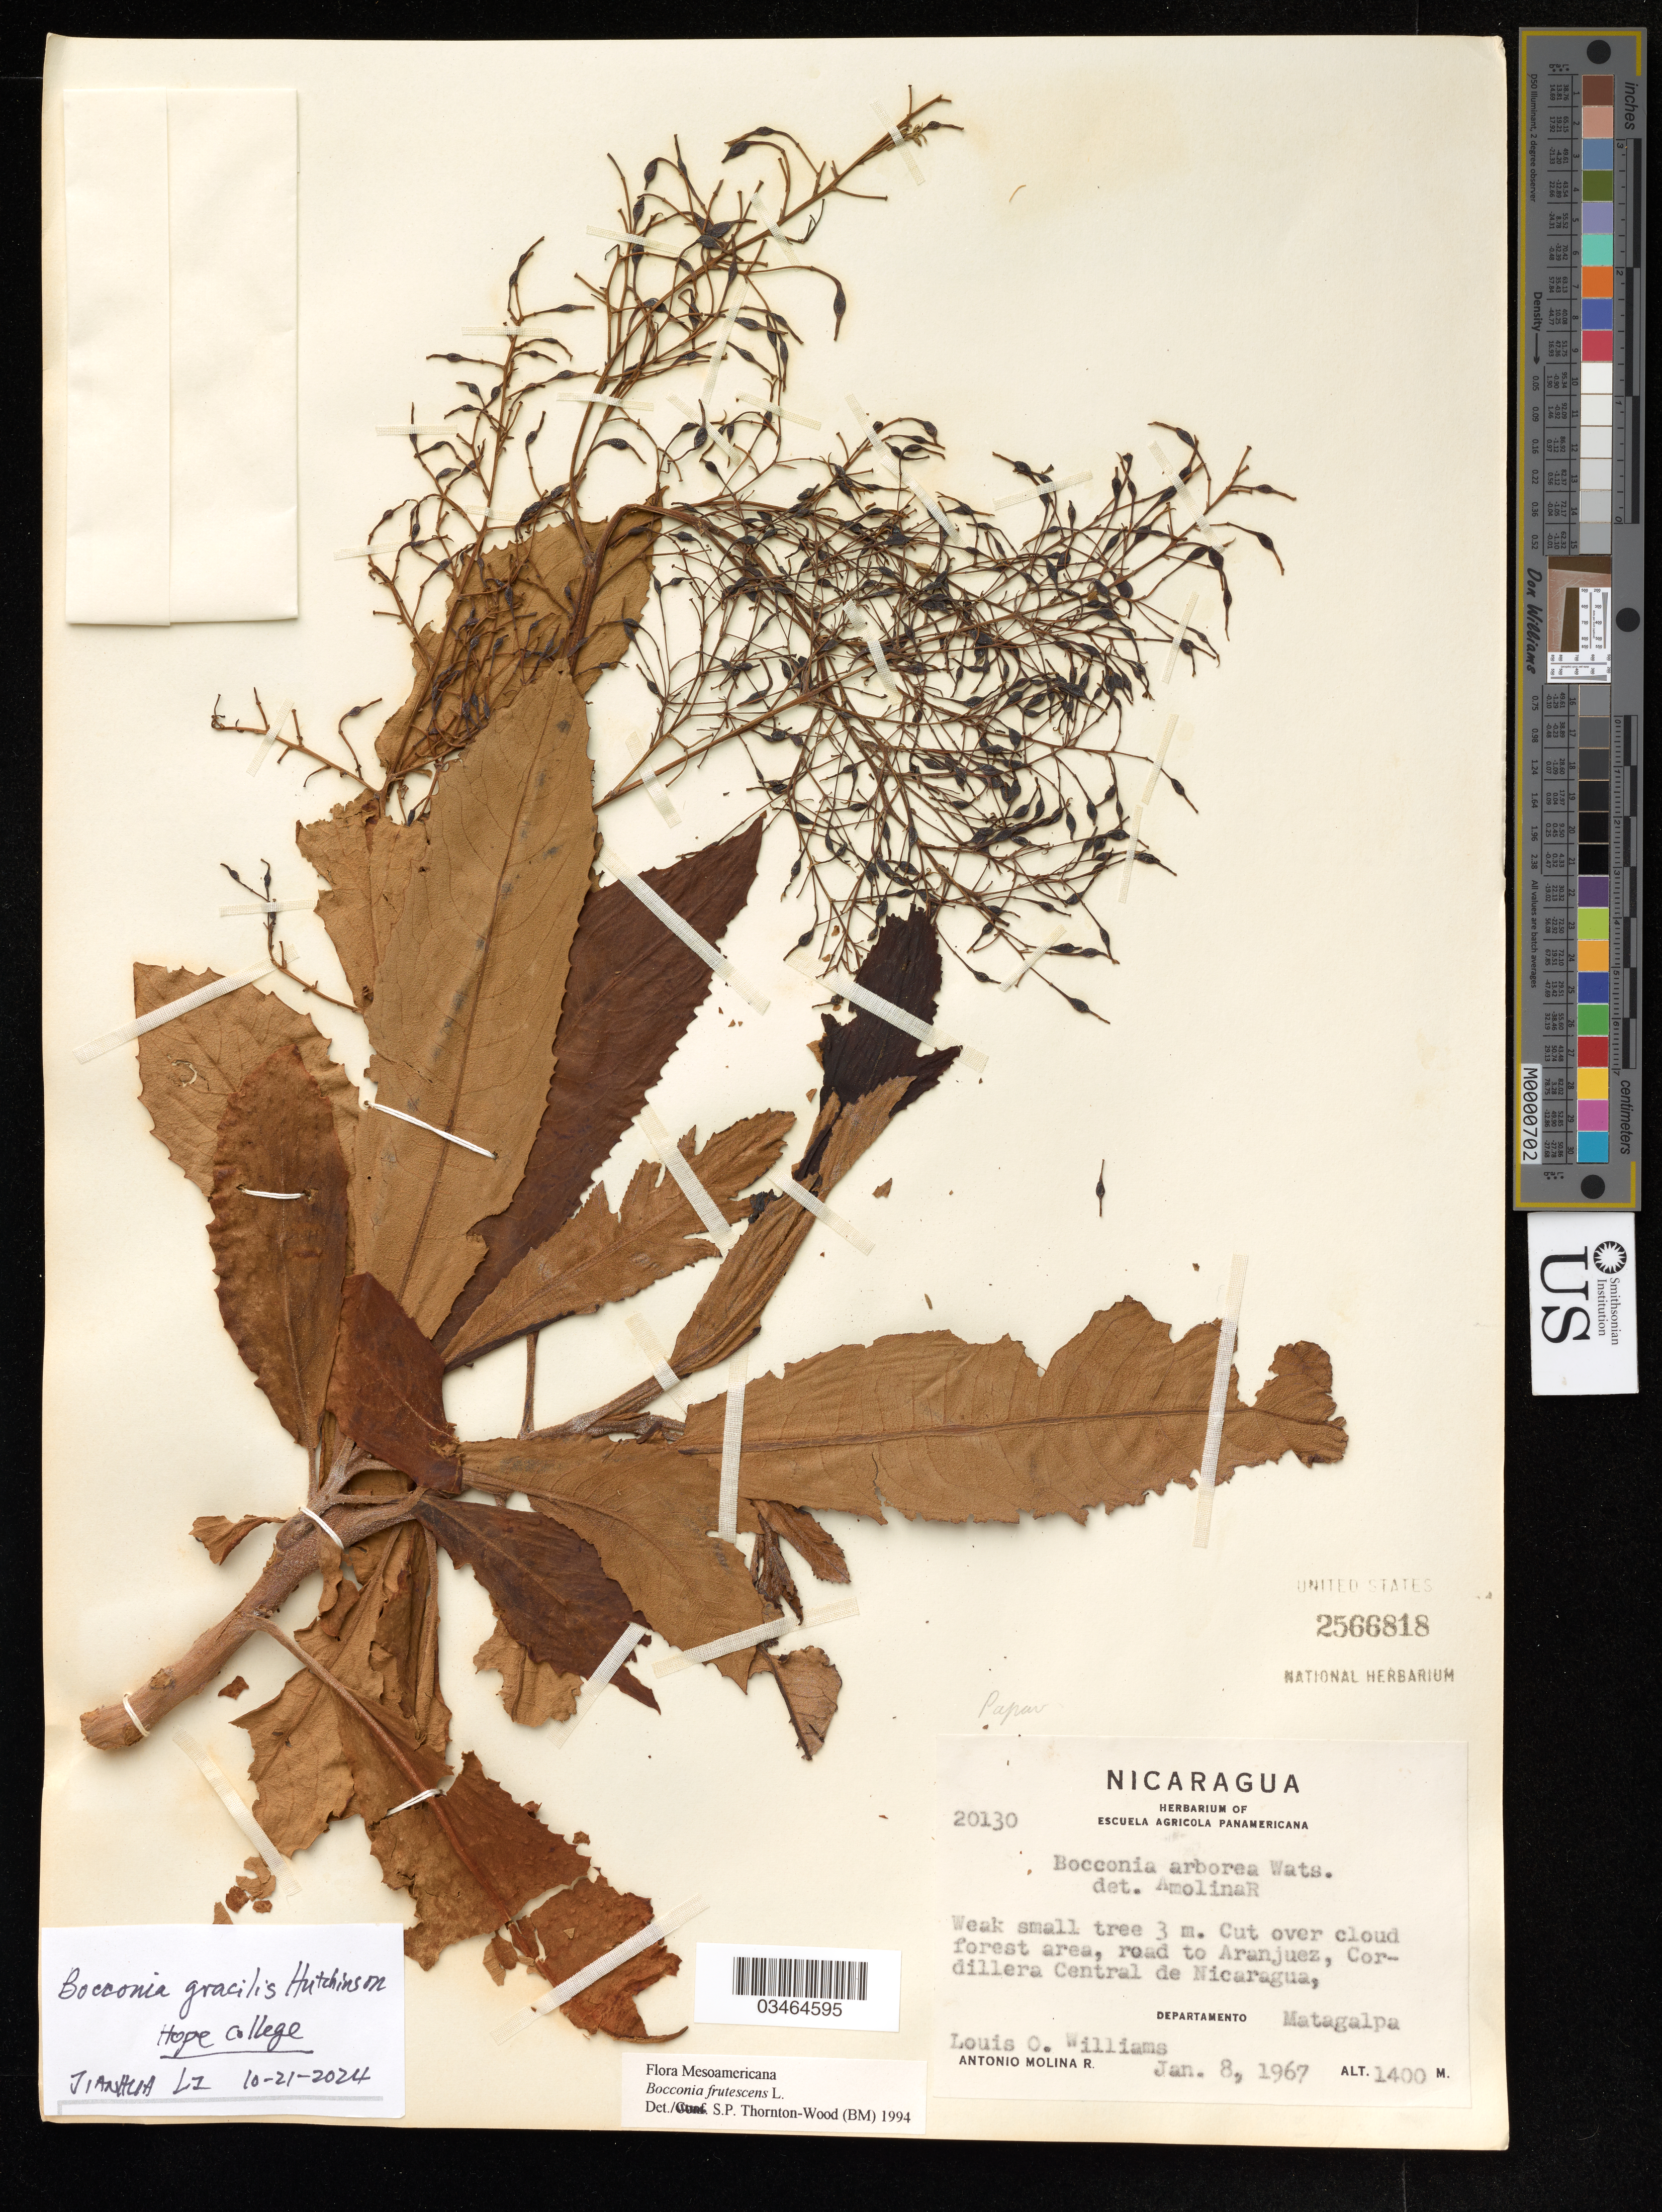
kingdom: Plantae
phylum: Tracheophyta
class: Magnoliopsida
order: Ranunculales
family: Papaveraceae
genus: Bocconia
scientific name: Bocconia gracilis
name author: Hutch.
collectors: L. Williams & A. Molina R.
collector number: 20130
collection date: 1967-01-08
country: Nicaragua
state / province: Matagalpa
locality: Weak small tree 3 m. cut over cloud forest area, road to Aranjuez, Cordillera Central de Nicaragua.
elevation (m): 1400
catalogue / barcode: US 2566818